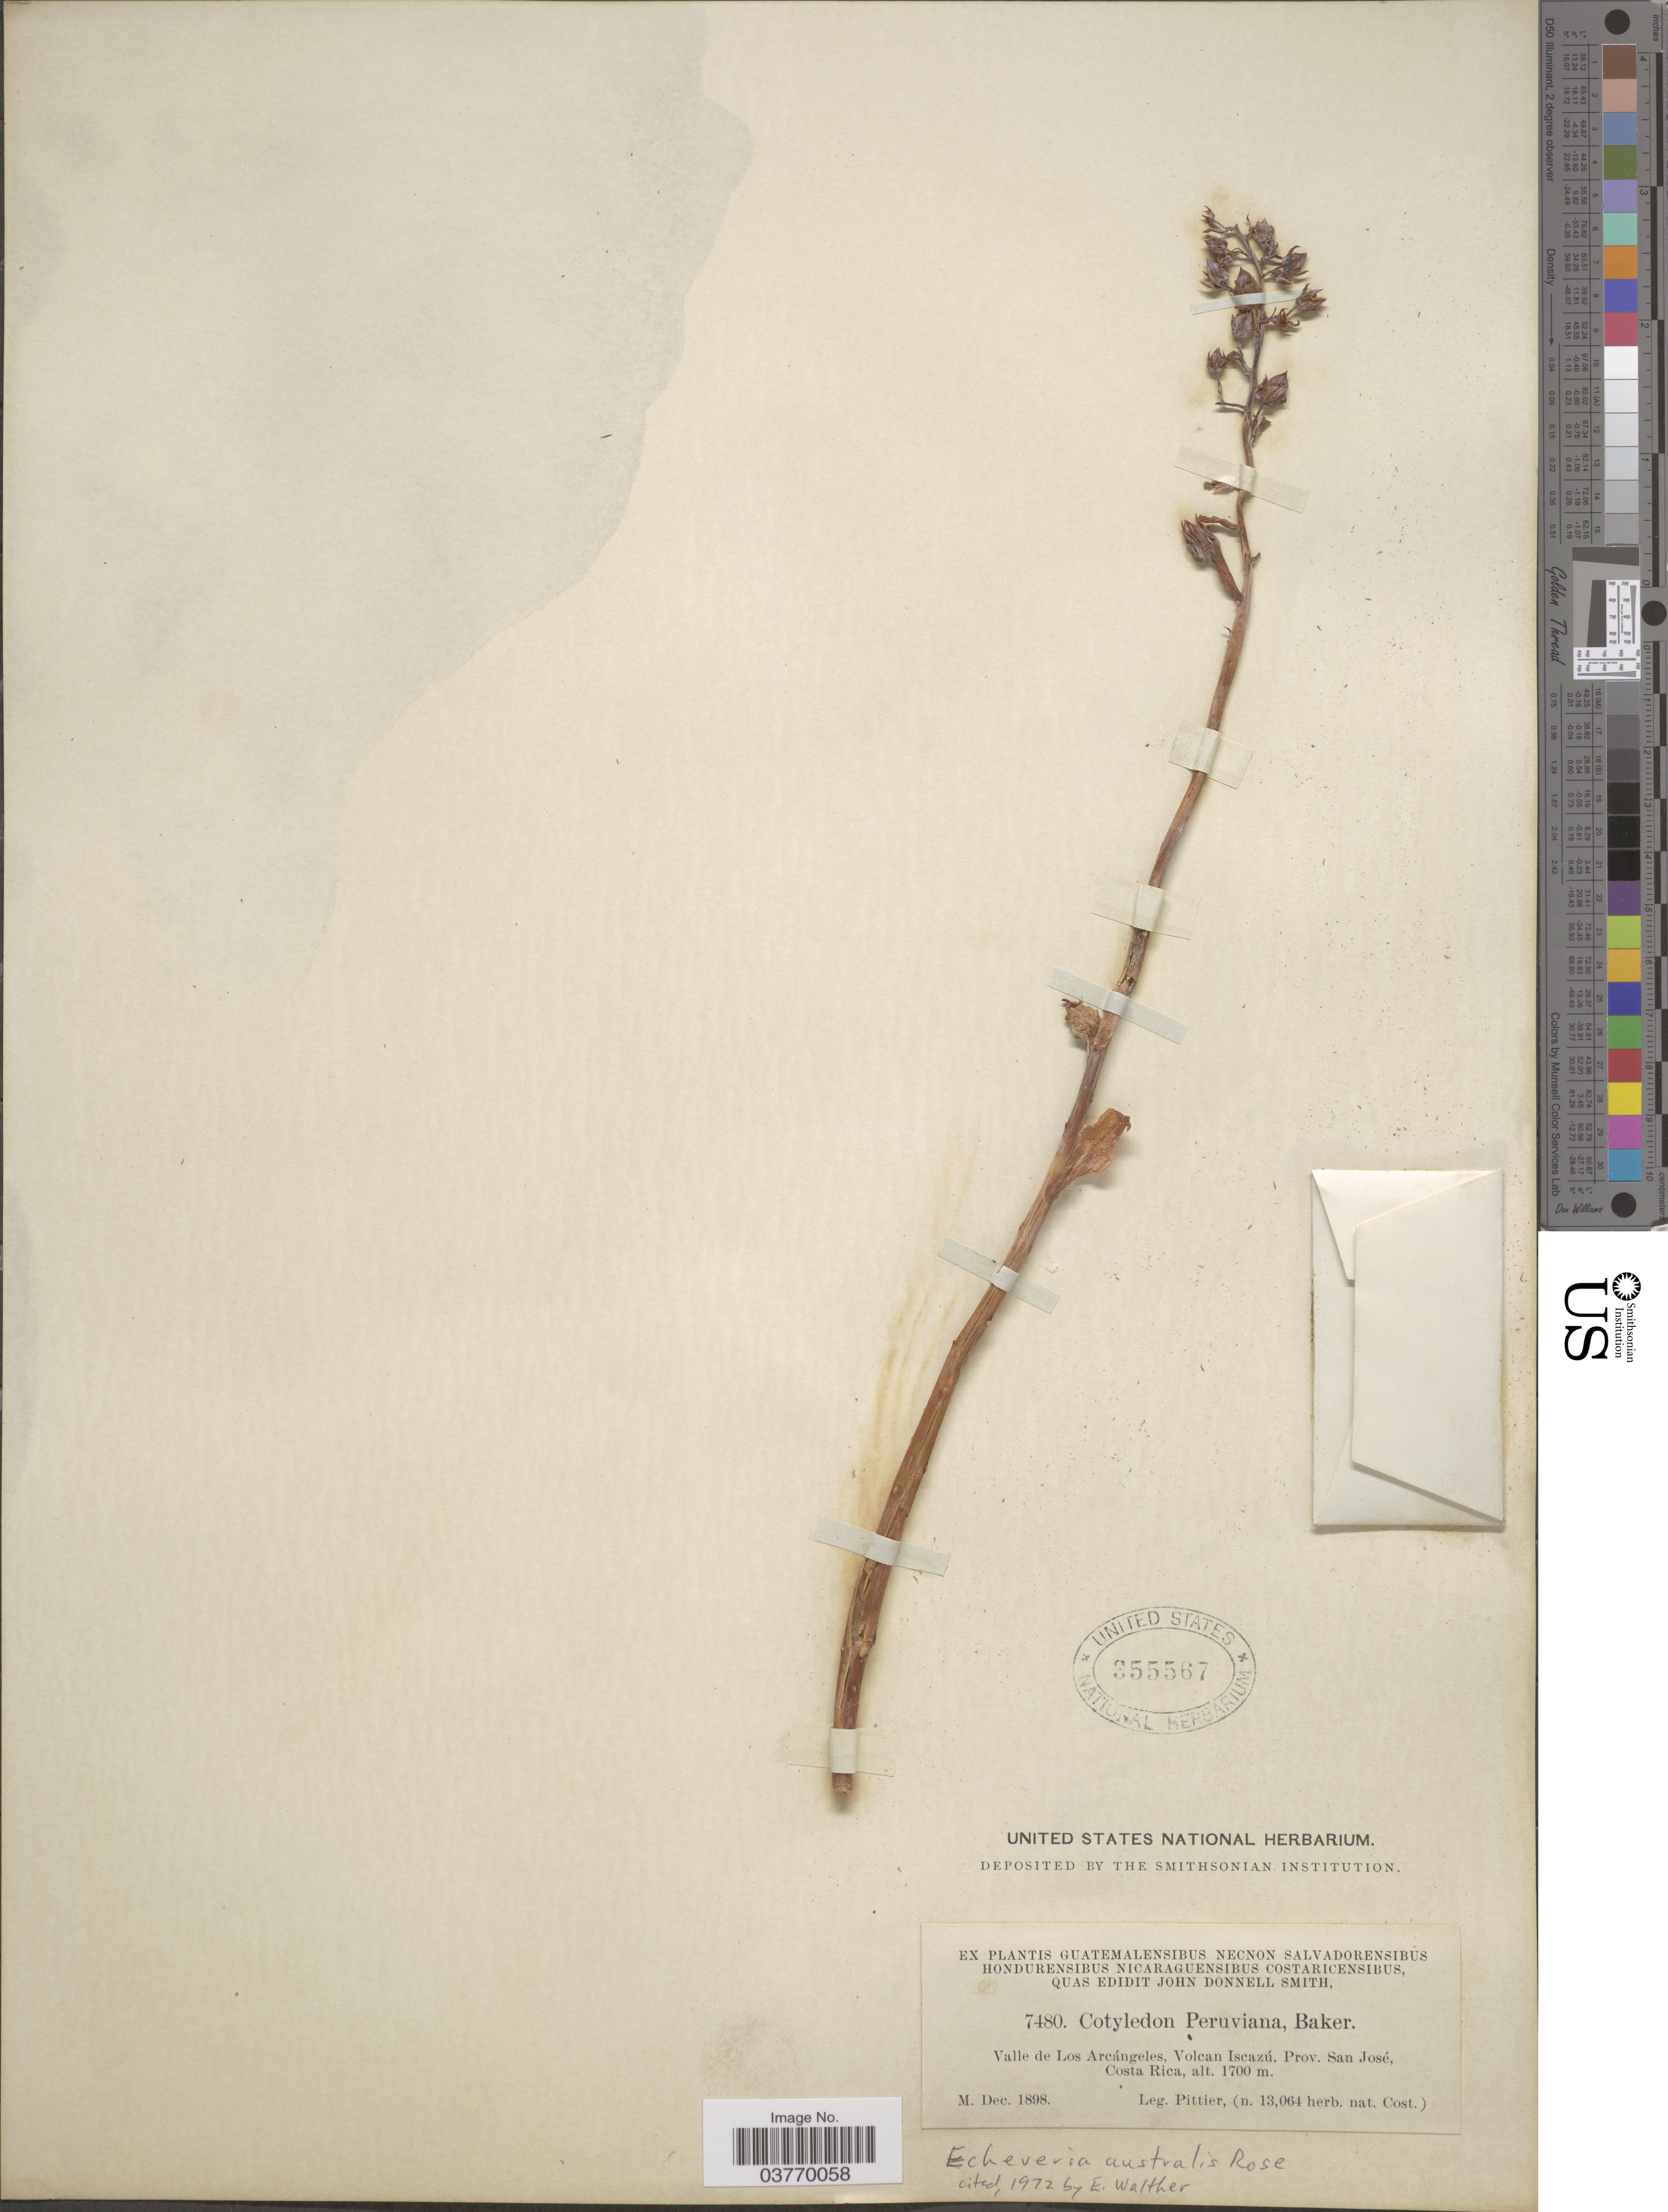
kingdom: Plantae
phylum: Tracheophyta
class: Magnoliopsida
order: Saxifragales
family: Crassulaceae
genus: Echeveria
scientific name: Echeveria australis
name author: Rose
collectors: Pittier, --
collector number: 7480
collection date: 1898-12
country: Costa Rica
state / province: San José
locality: Valle de Los Arcángeles, Volcan Iscazú. Prov. San José.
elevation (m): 1700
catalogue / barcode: US 355567